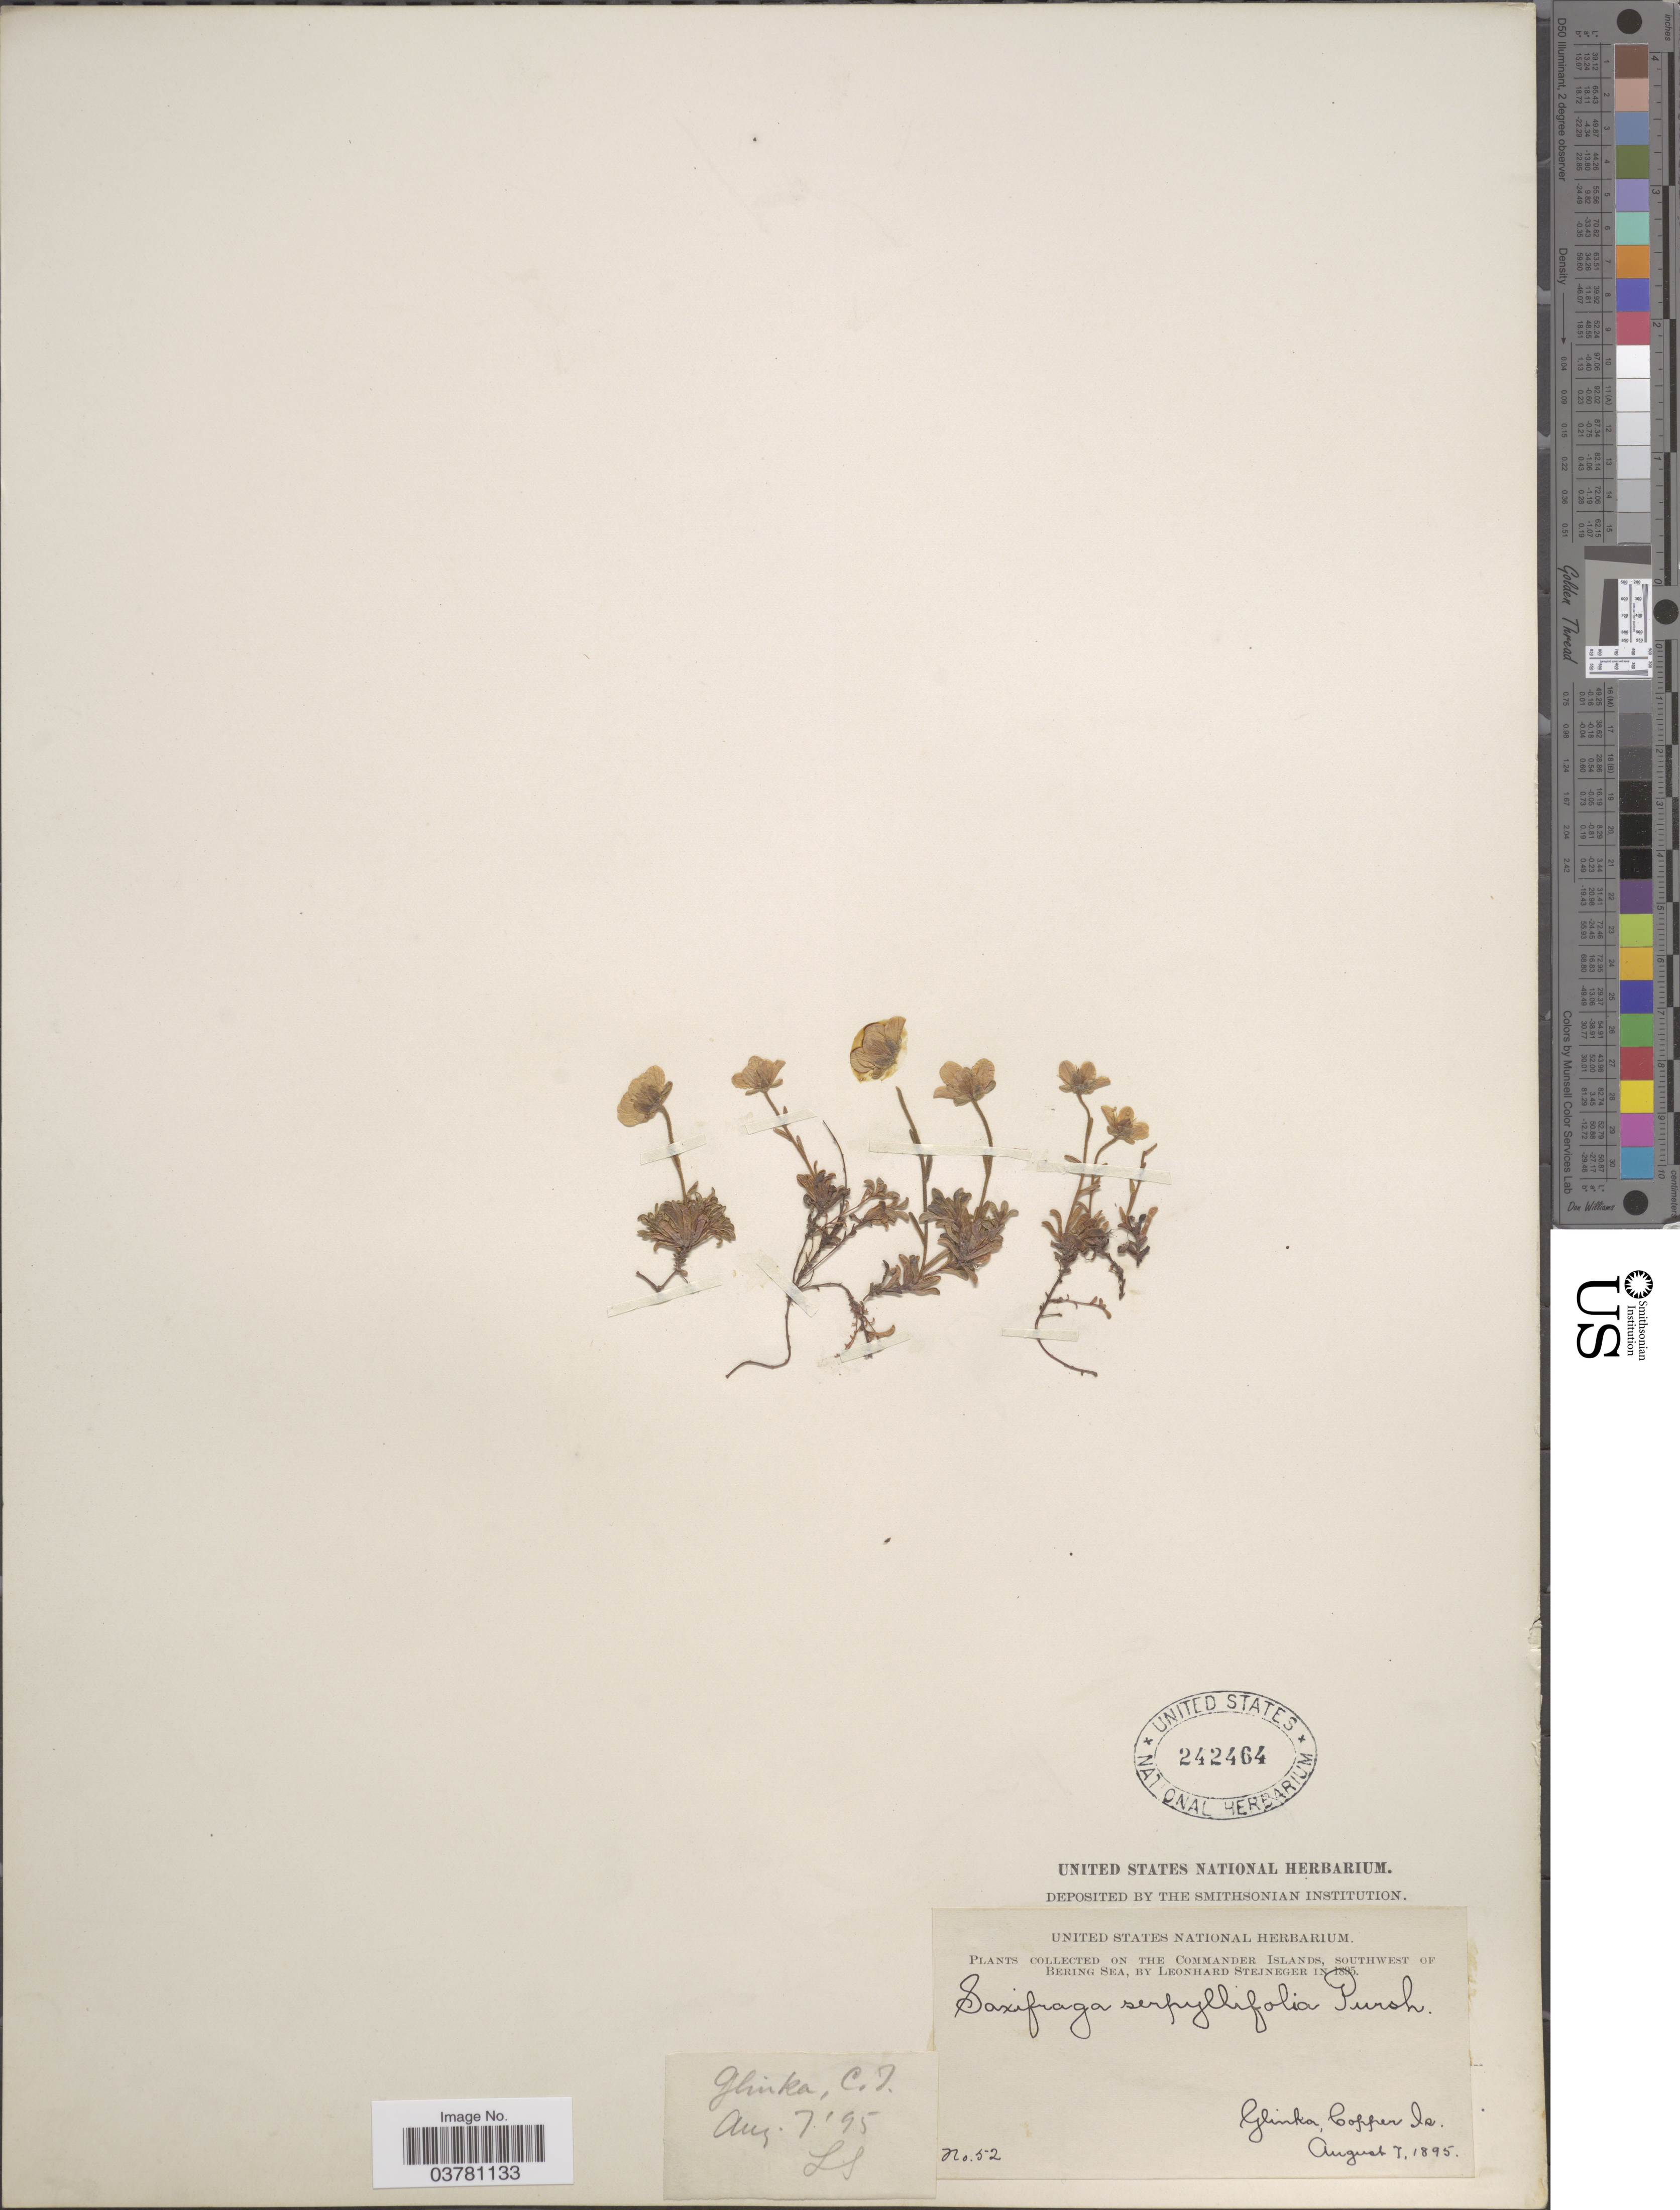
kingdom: Plantae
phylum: Tracheophyta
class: Magnoliopsida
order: Saxifragales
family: Saxifragaceae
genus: Saxifraga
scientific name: Saxifraga serpyllifolia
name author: Pursh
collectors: L. Stejneger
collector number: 52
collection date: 1895-08-07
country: Russian Federation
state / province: Kamchatka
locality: Southwest of Bering Sea. Glinka, Copper Is.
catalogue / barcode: US 242464